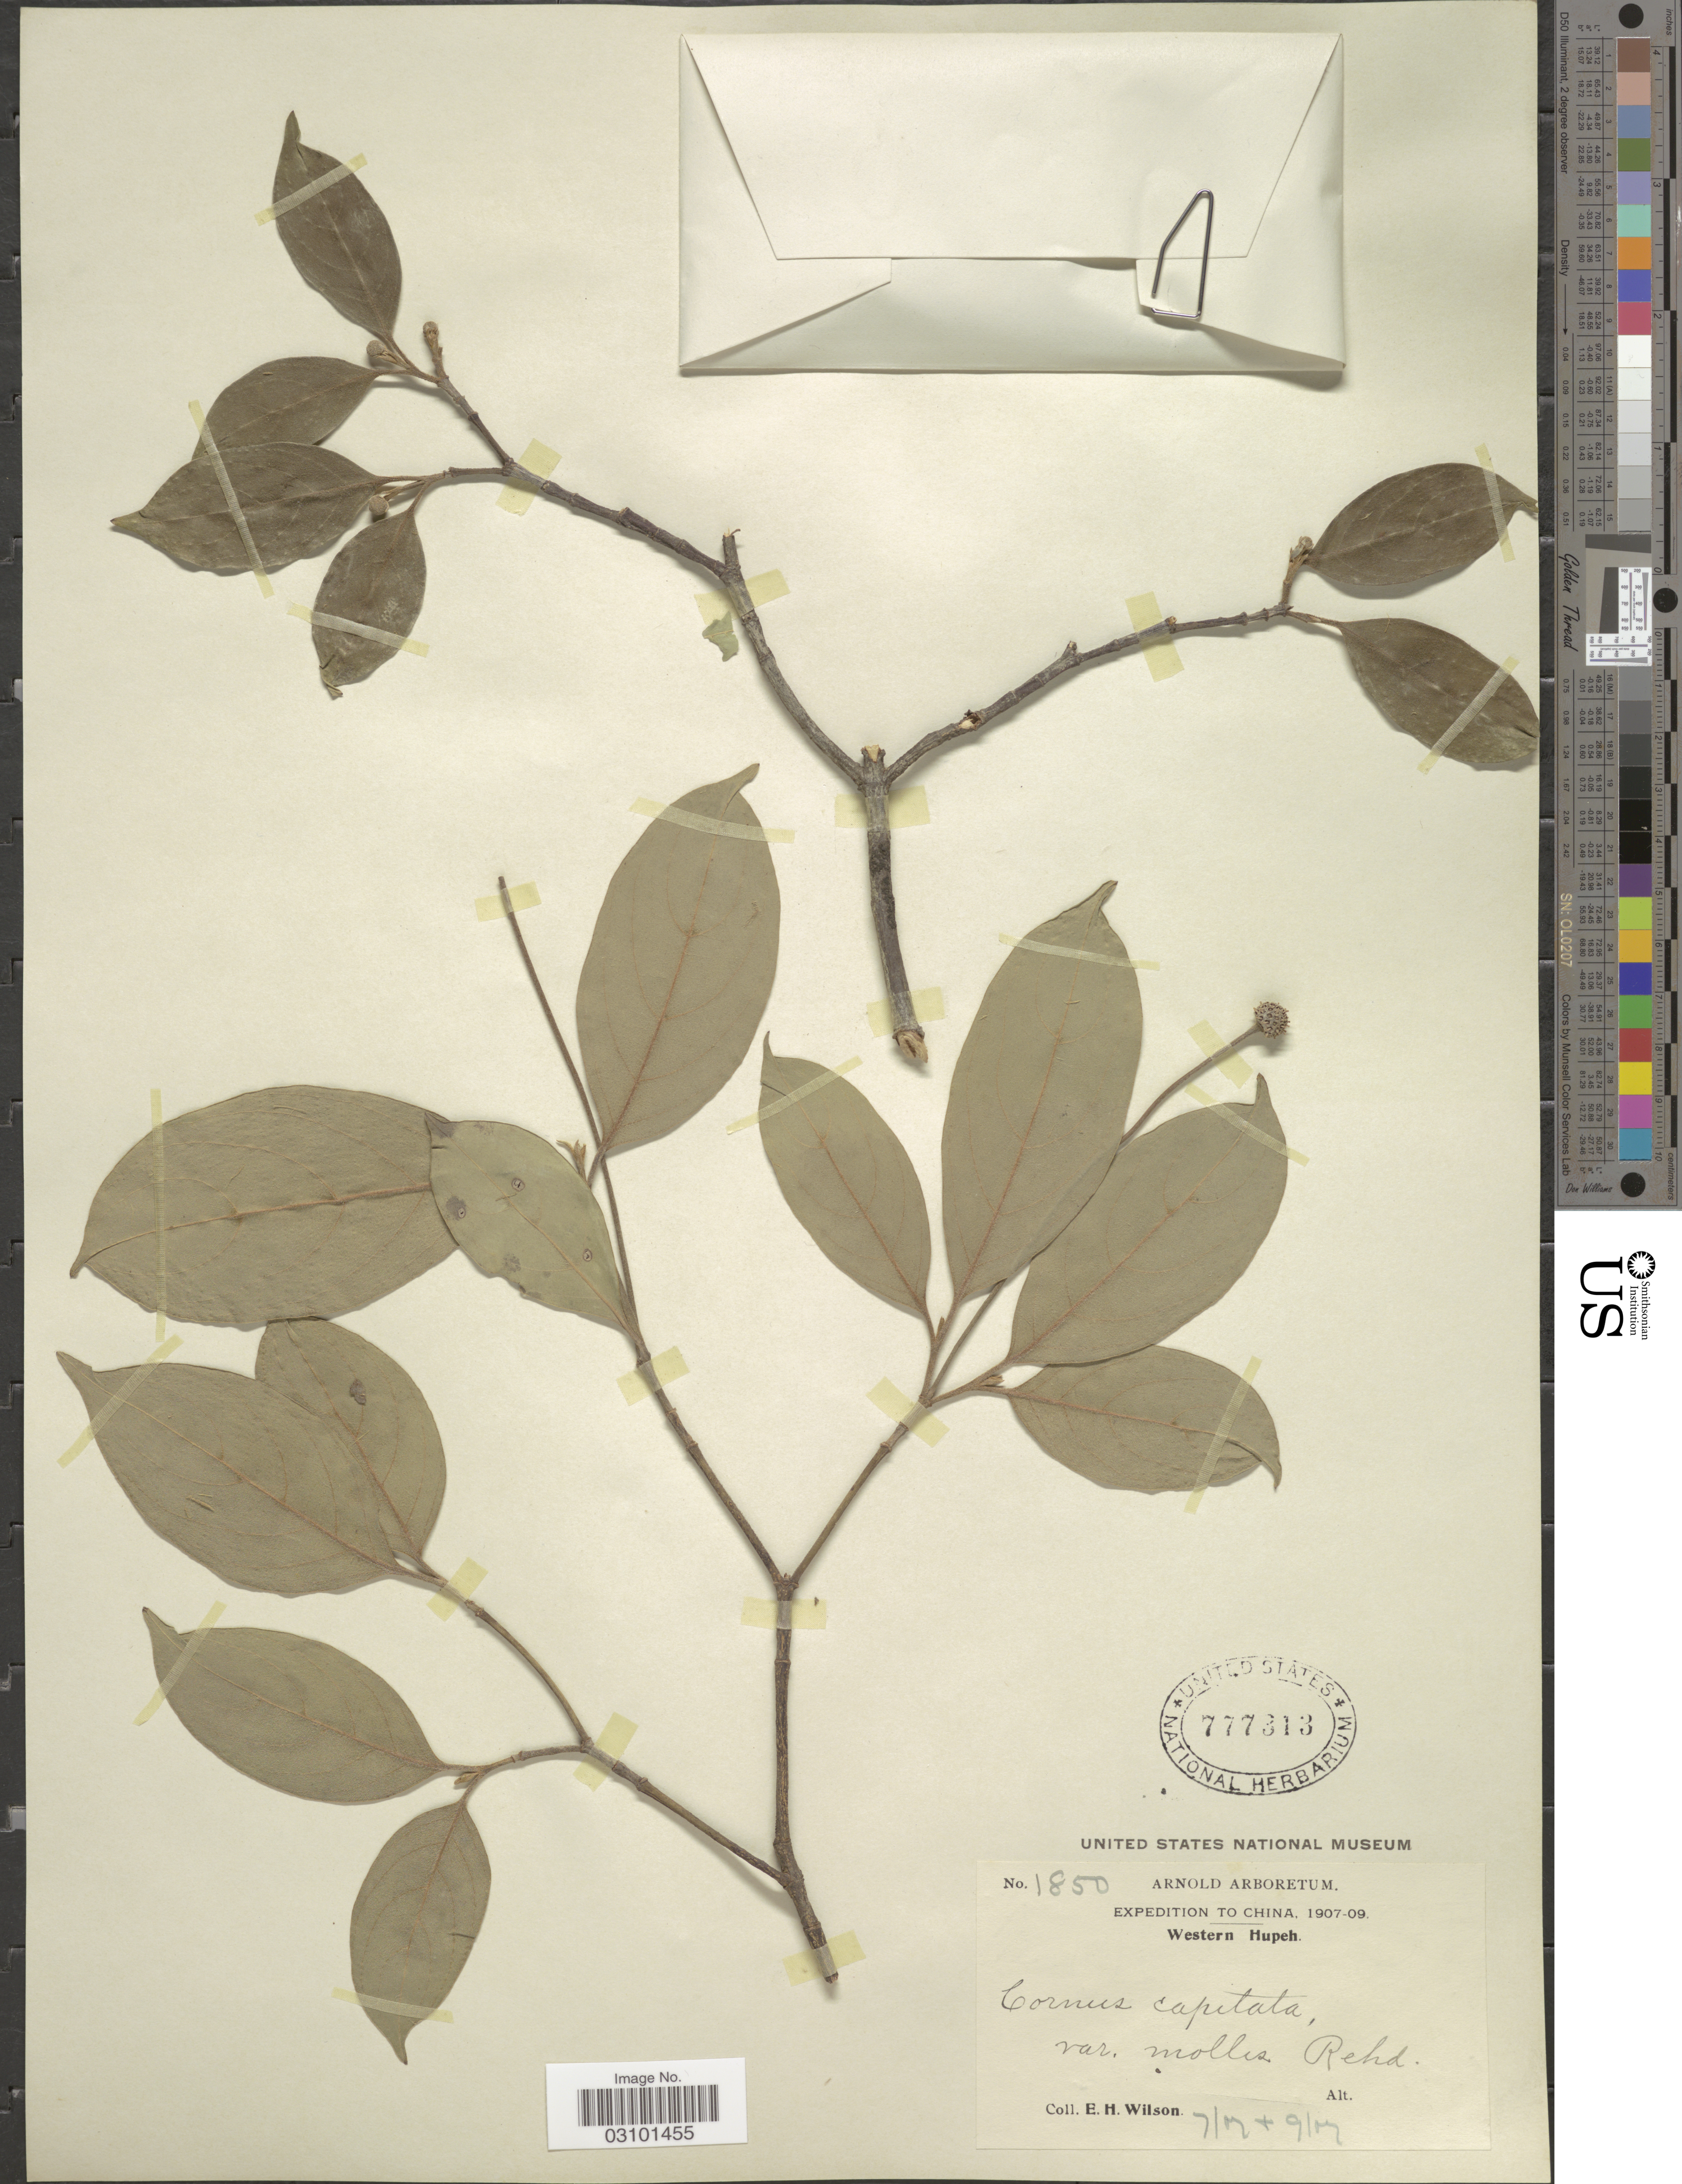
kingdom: Plantae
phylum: Tracheophyta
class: Magnoliopsida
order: Cornales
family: Cornaceae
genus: Cornus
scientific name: Cornus capitata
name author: Wall.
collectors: E. Wilson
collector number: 1850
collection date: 1907-07/1907-09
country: China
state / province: Hubei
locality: Western Hupeh.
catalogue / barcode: US 777313